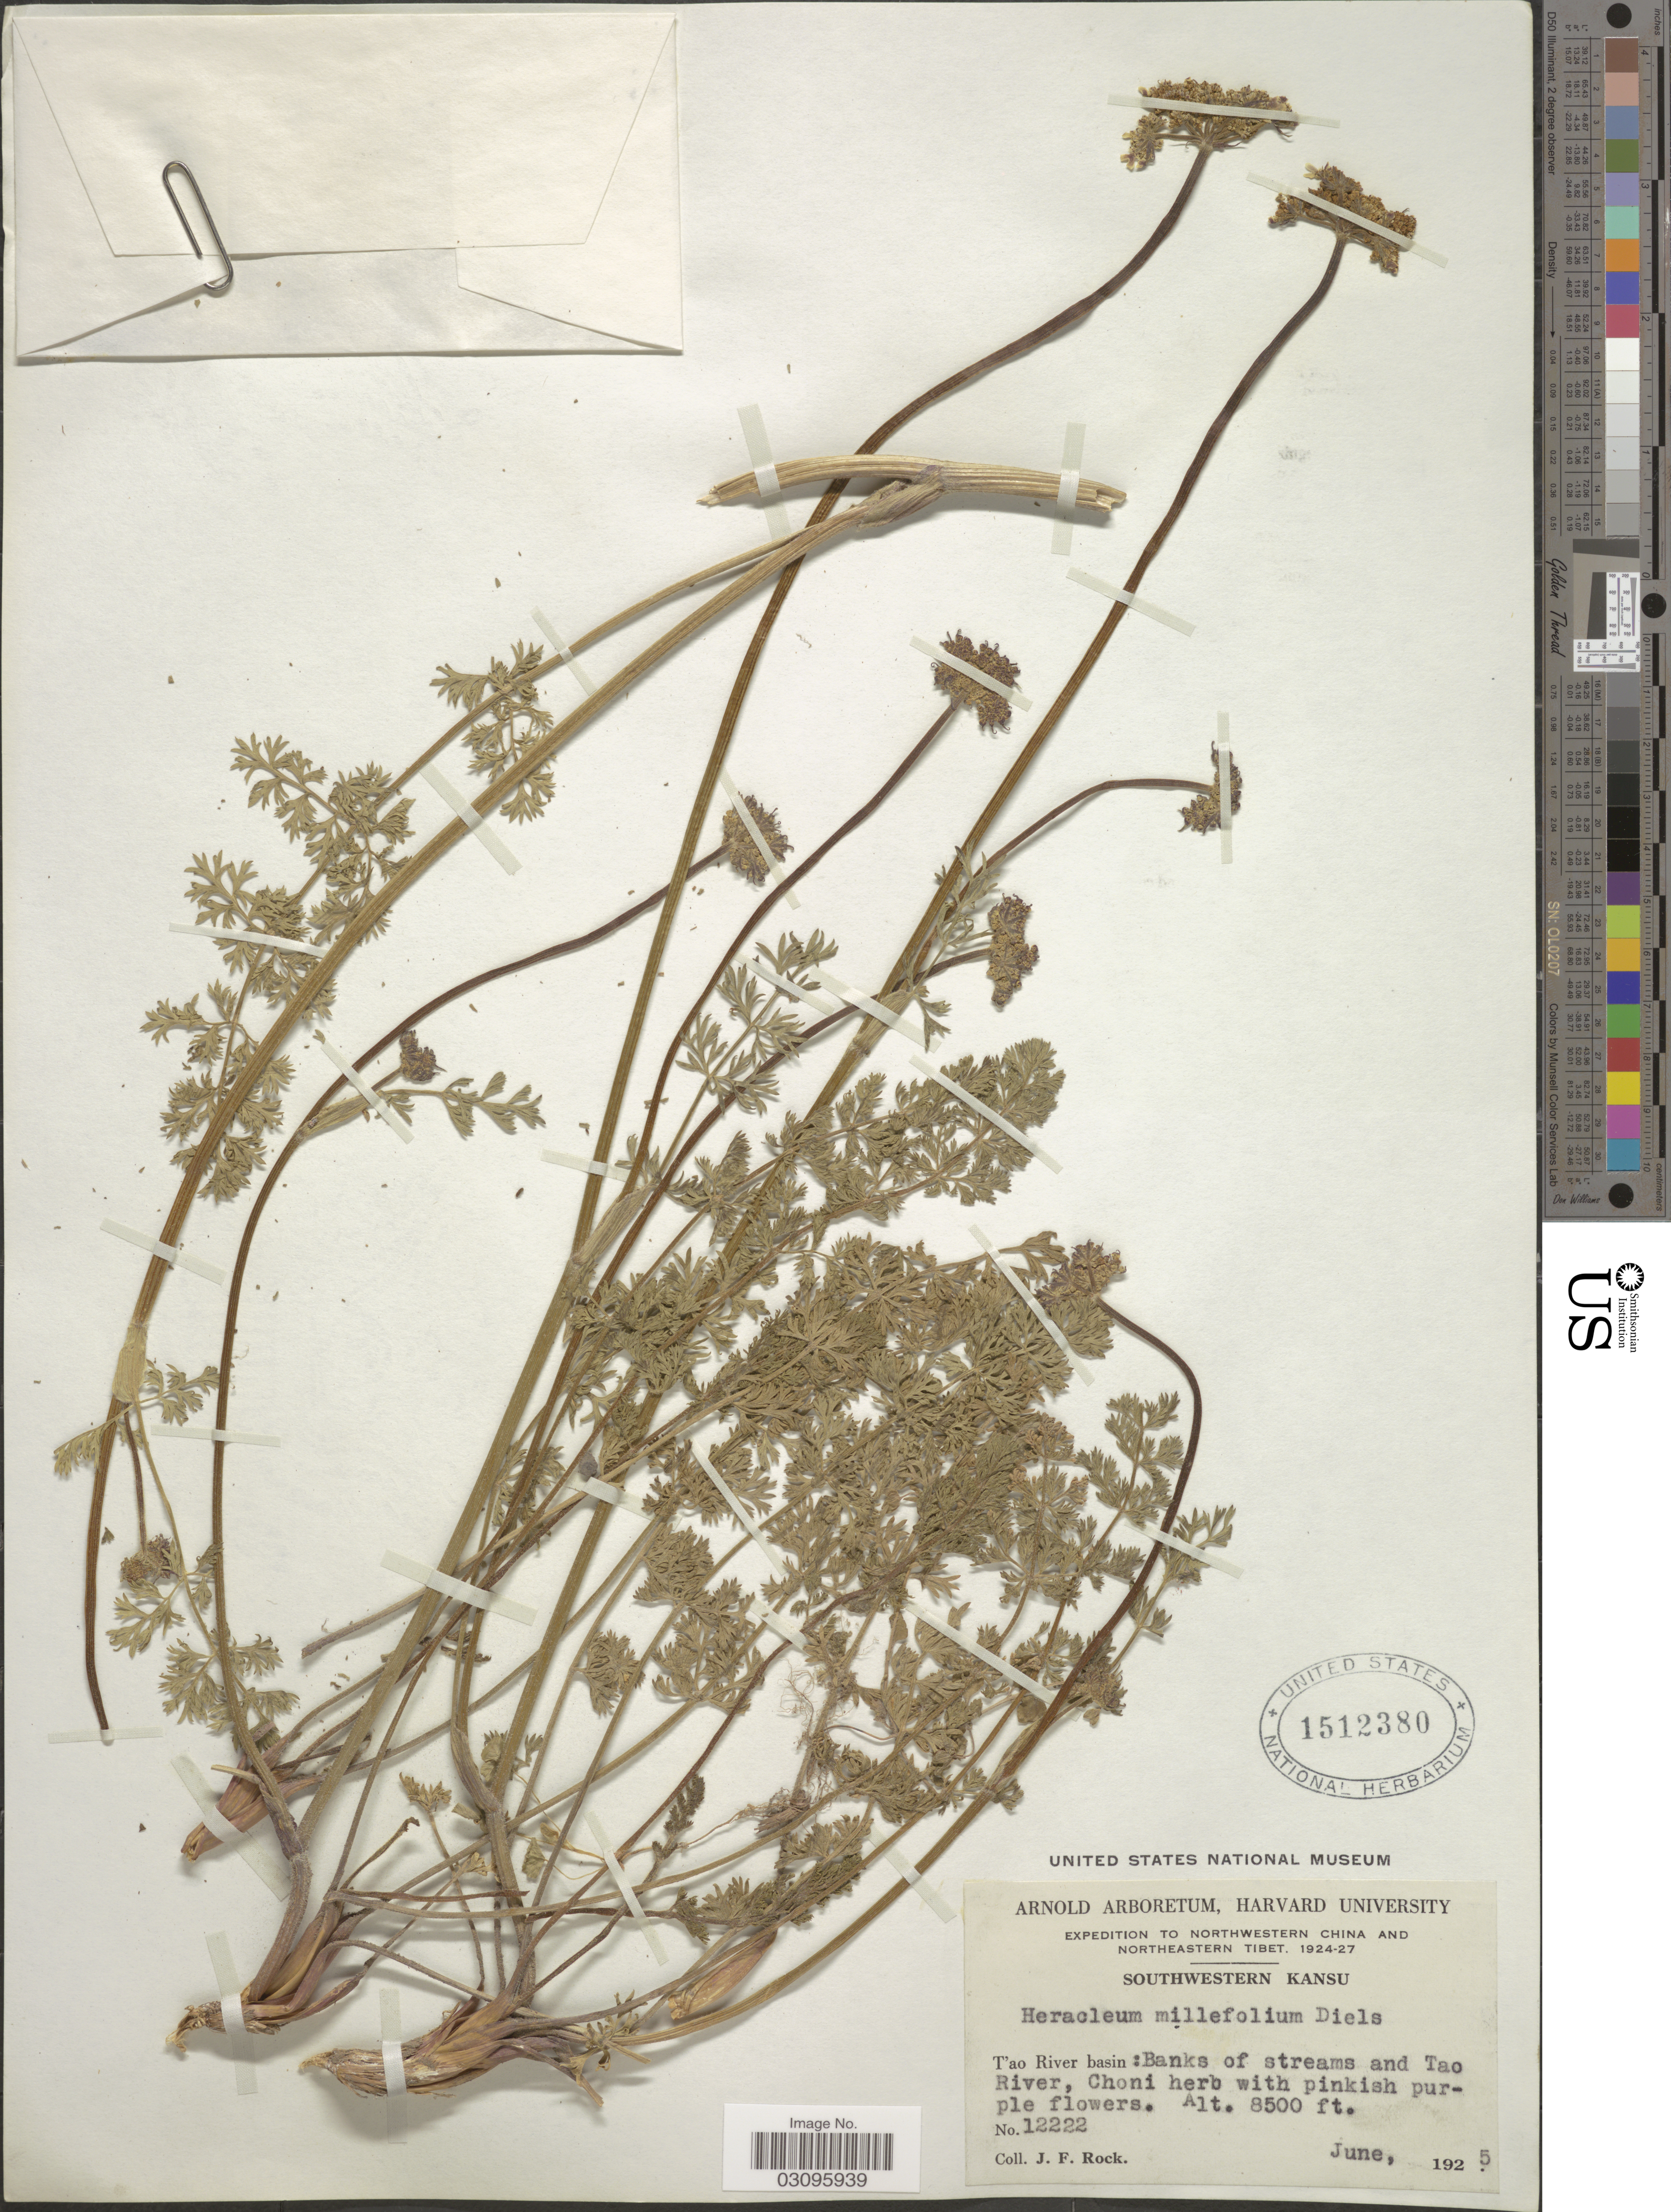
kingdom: Plantae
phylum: Tracheophyta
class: Magnoliopsida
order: Apiales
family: Apiaceae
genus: Heracleum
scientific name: Heracleum millefolium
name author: Diels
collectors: J. Rock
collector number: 12222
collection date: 1925-06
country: China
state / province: Gansu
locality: Northwestern China. Southwestern Kansu. T'ao River basin: Banks of streams and Tao River.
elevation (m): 2591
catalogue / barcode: US 1512380